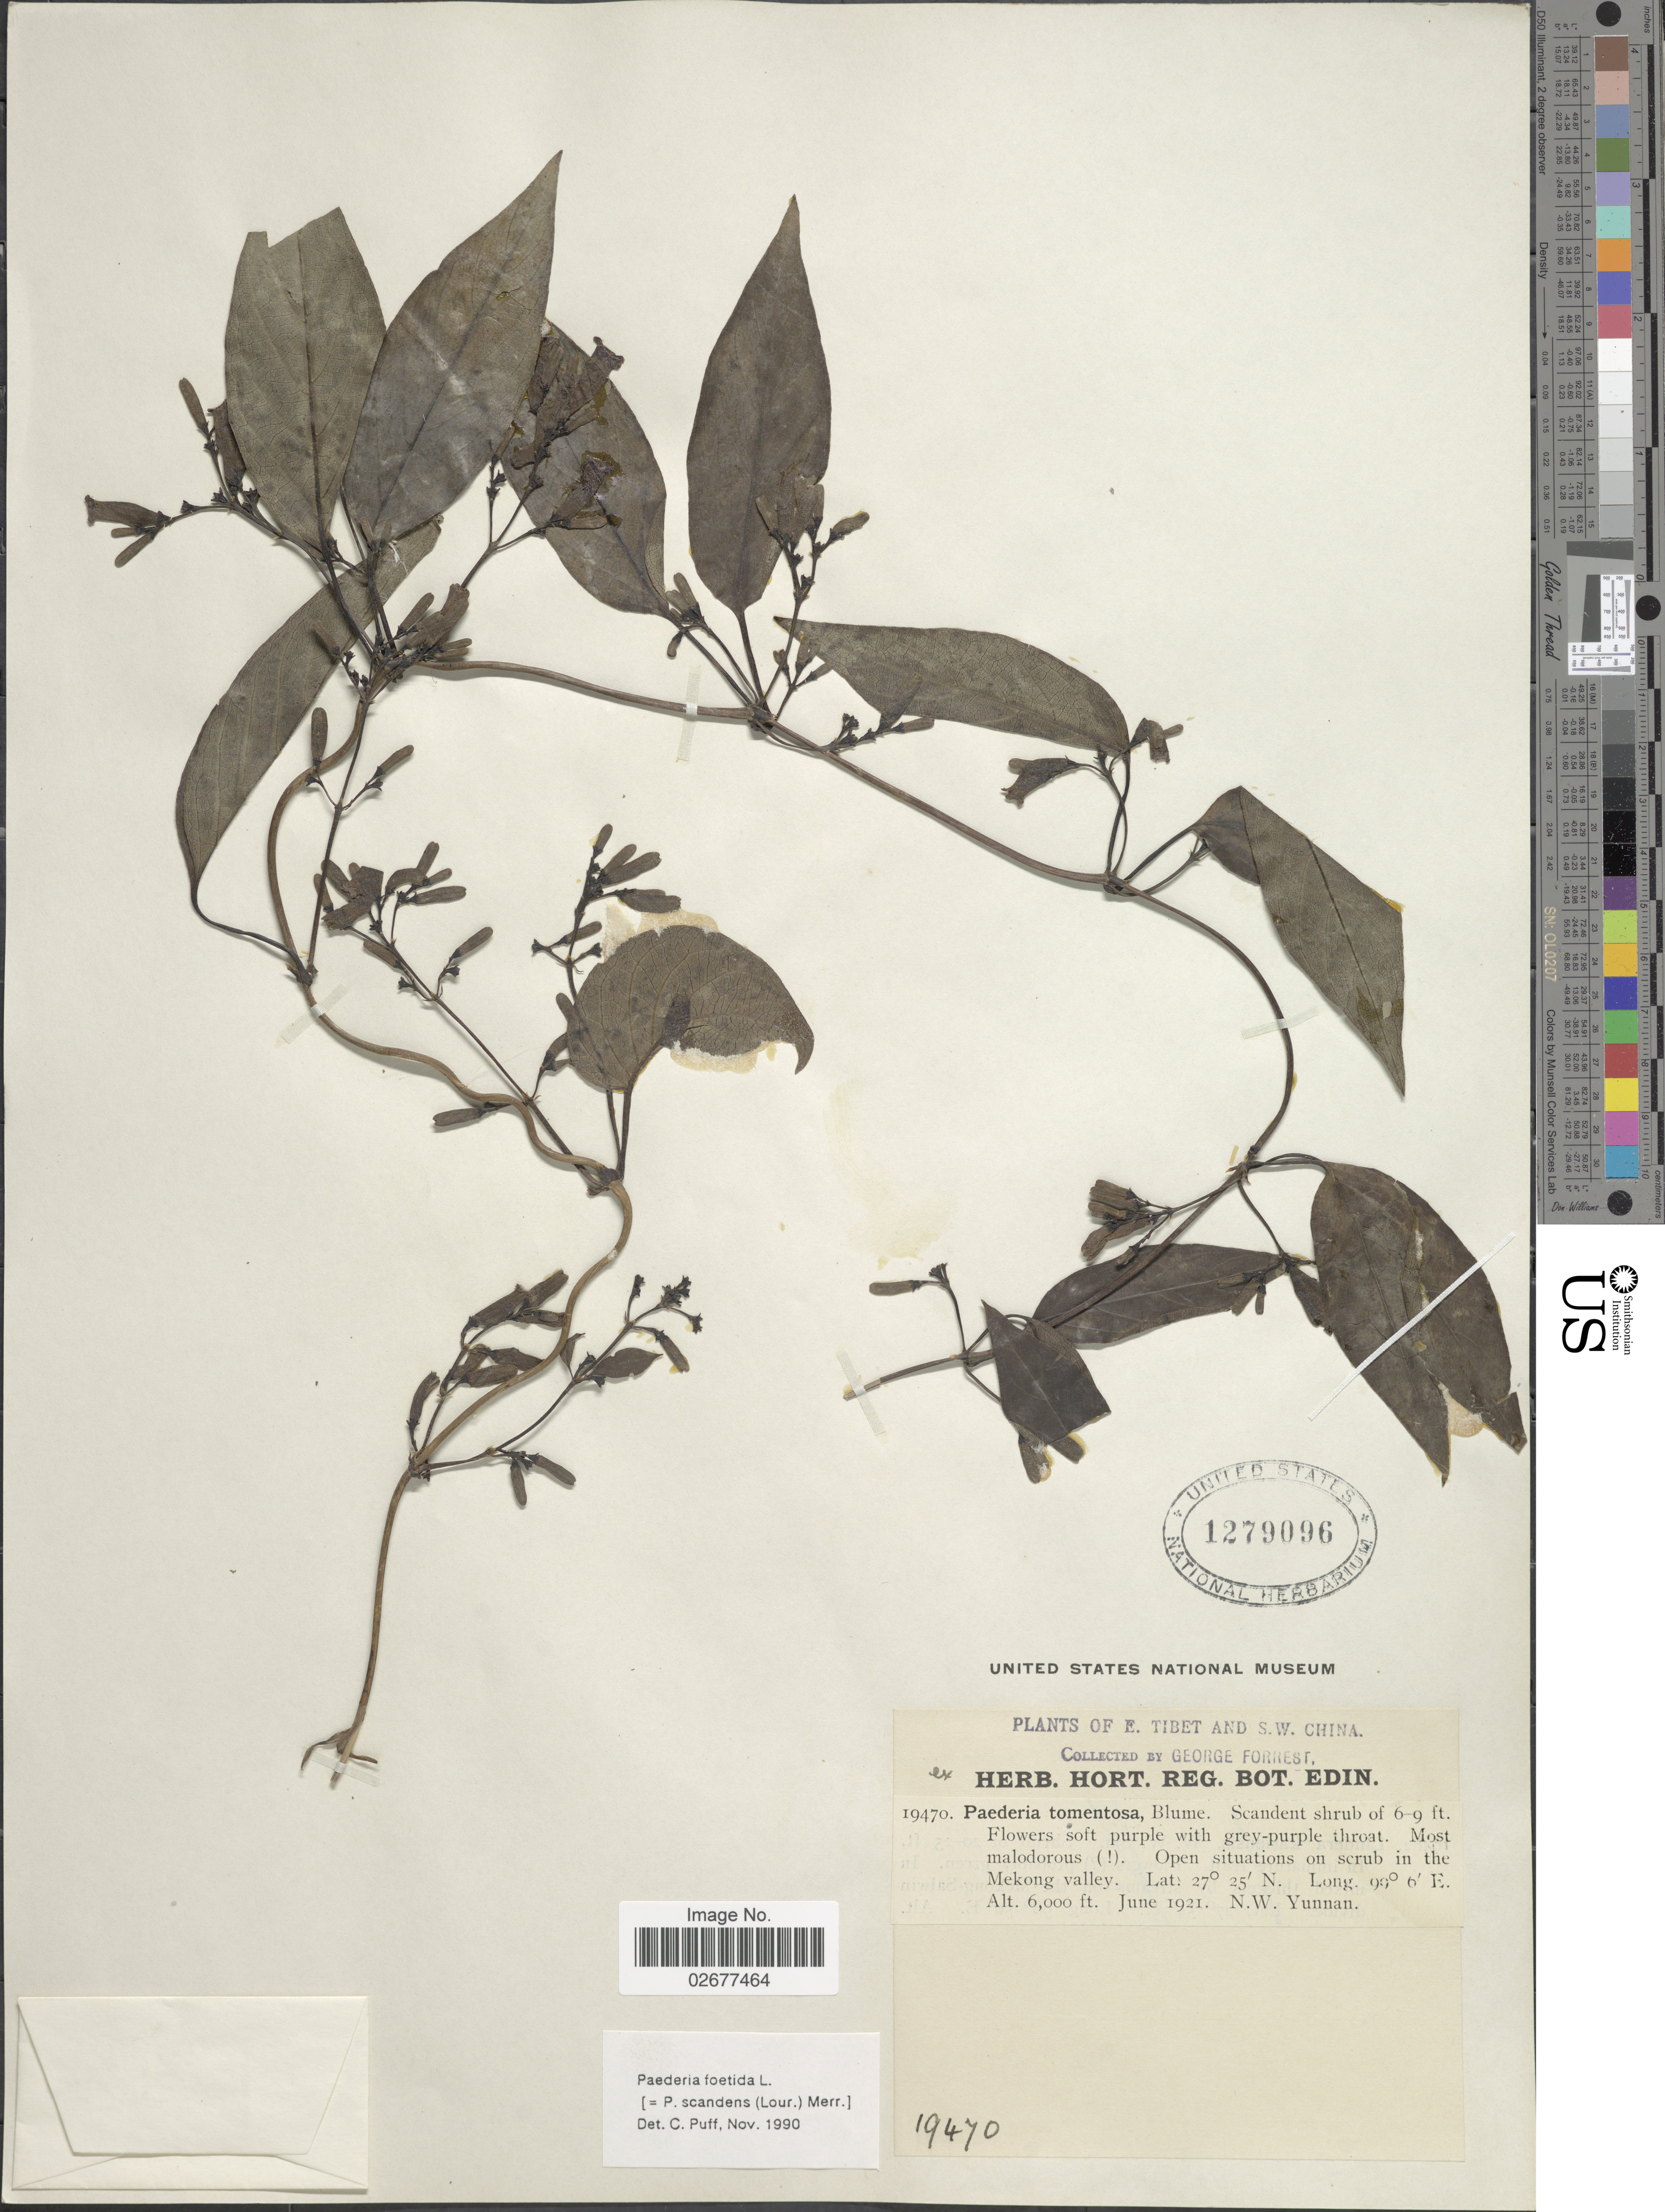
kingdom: Plantae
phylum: Tracheophyta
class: Magnoliopsida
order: Gentianales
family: Rubiaceae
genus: Paederia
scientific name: Paederia foetida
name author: L.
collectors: G. Forrest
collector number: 19470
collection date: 1921-06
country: China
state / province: Yunnan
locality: E. Tibet and S.W. China. Mekong Valley. N.W. Yunnan.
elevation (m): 1829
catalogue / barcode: US 1279096